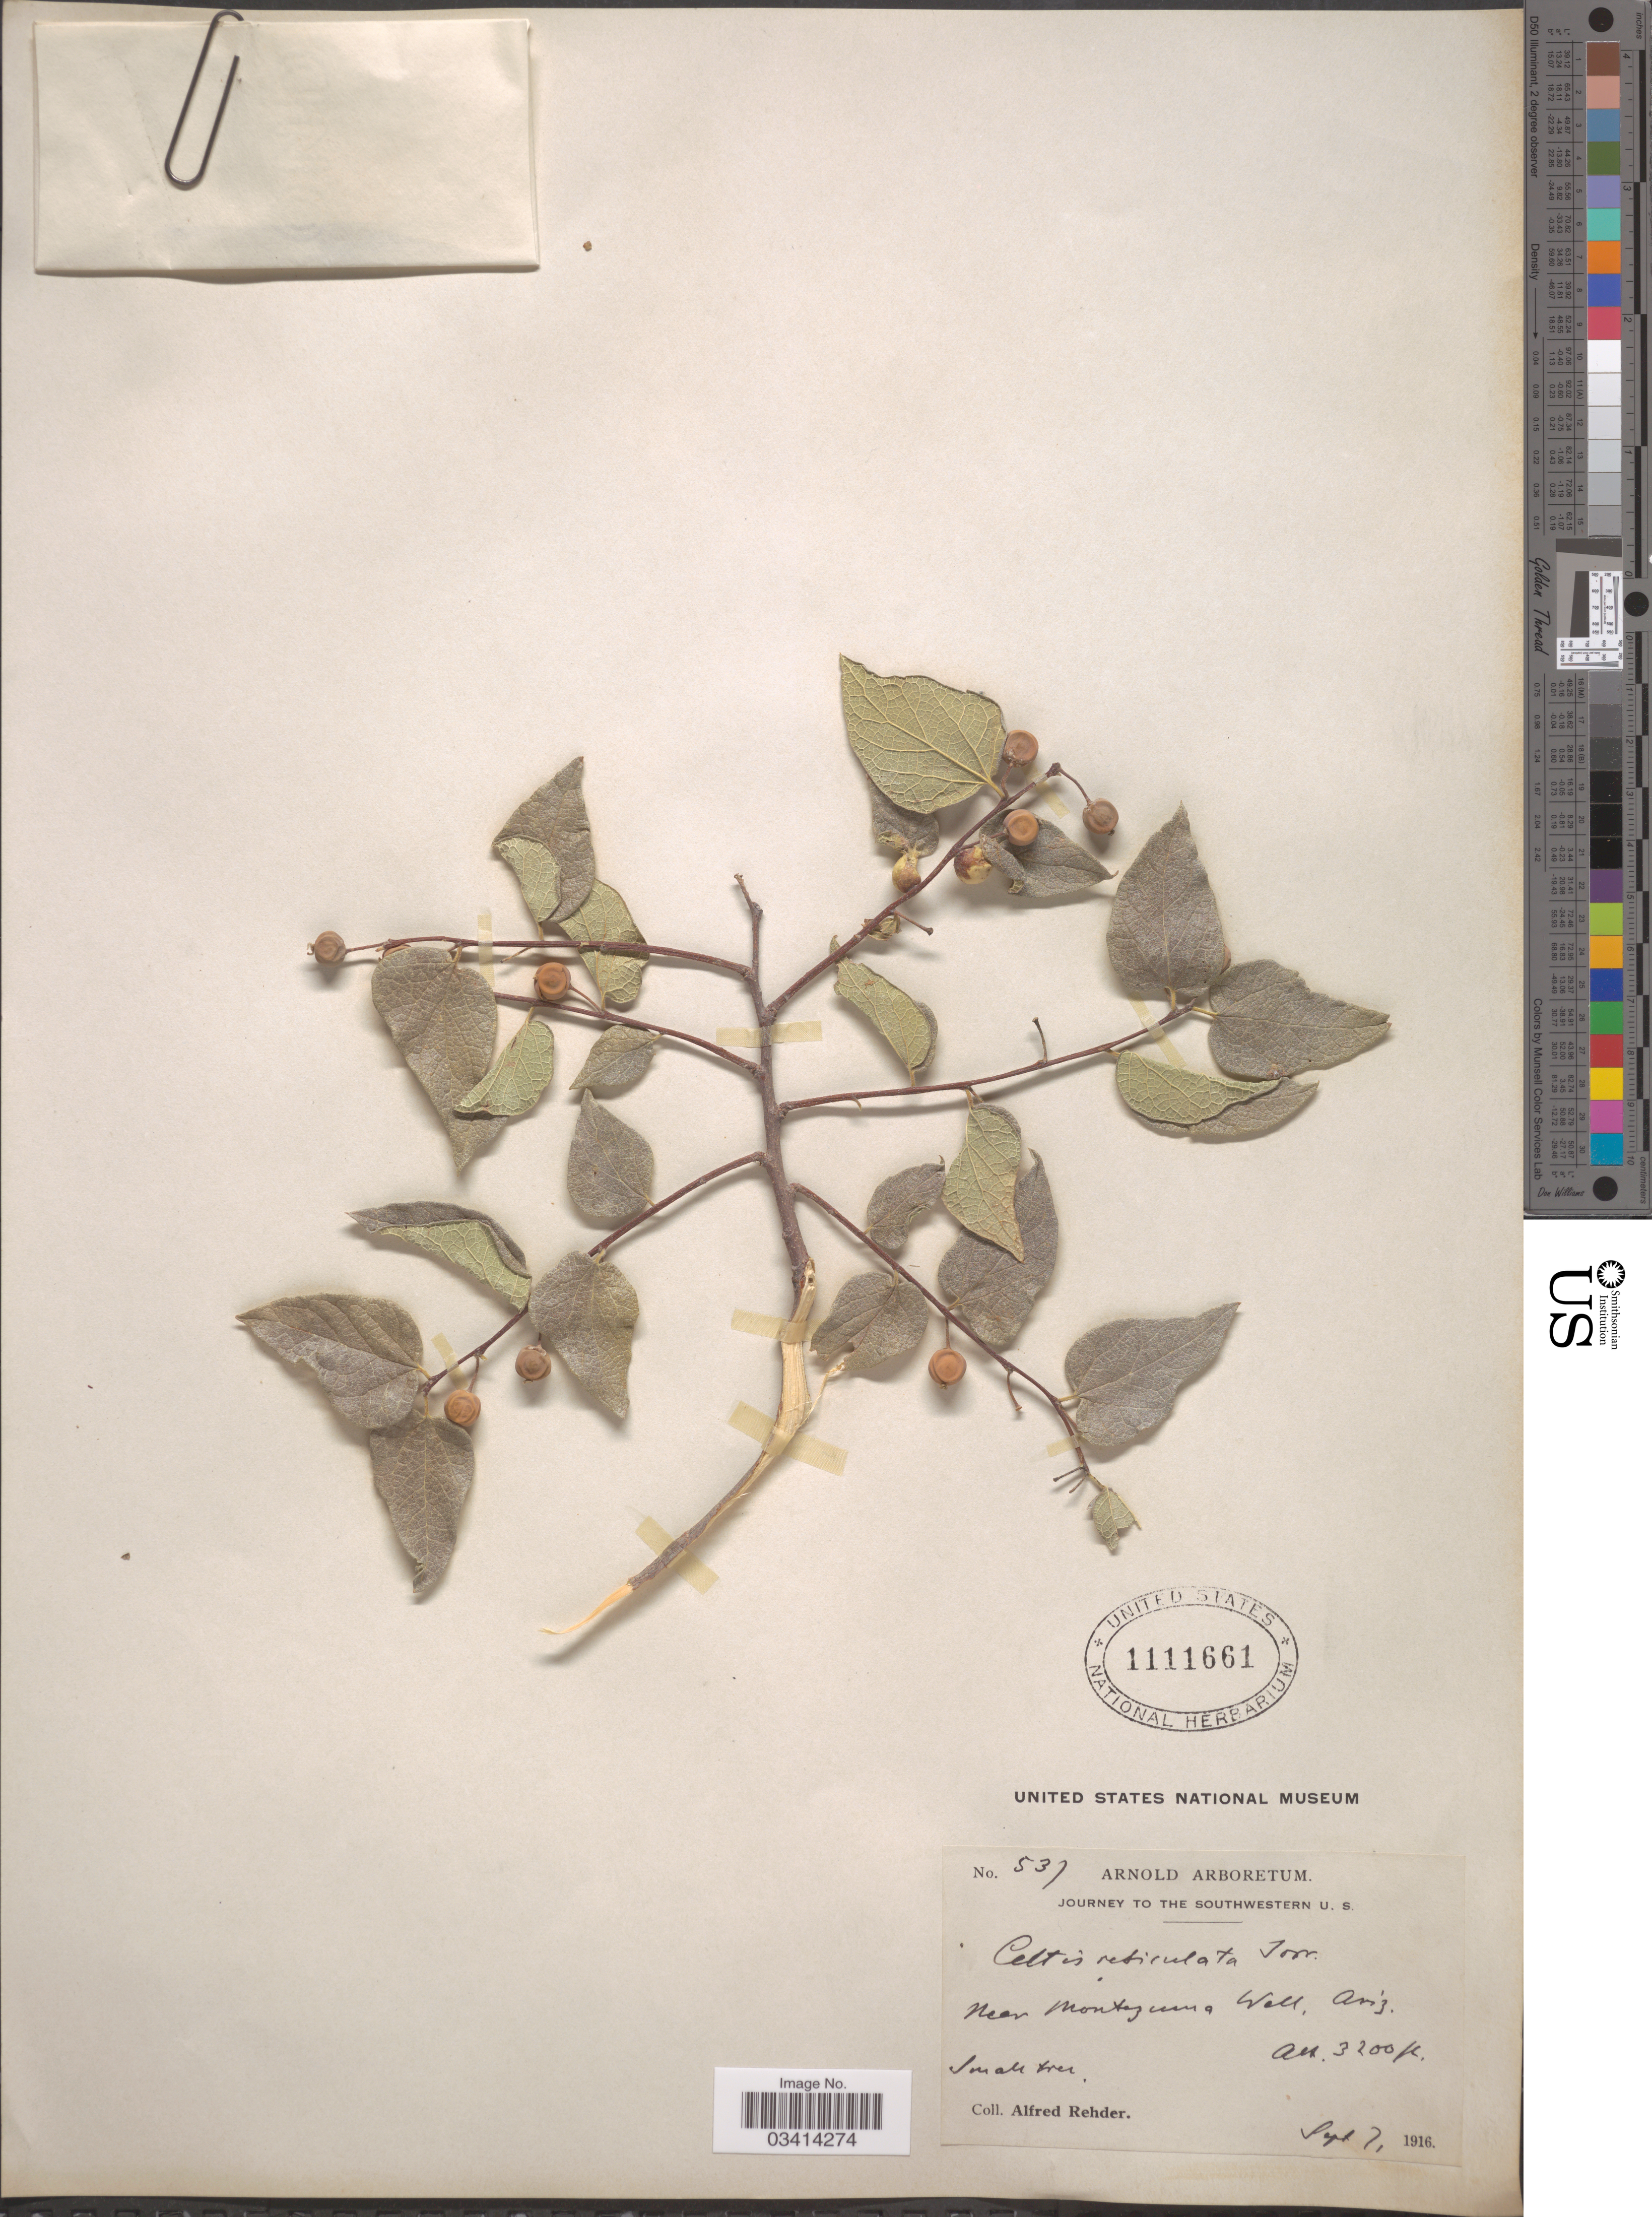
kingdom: Plantae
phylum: Tracheophyta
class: Magnoliopsida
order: Rosales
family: Cannabaceae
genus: Celtis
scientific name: Celtis reticulata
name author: Torr.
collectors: A. Rehder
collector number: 537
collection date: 1916-09-07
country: United States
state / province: Arizona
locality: Near Montezuma Well.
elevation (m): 975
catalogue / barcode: US 1111661